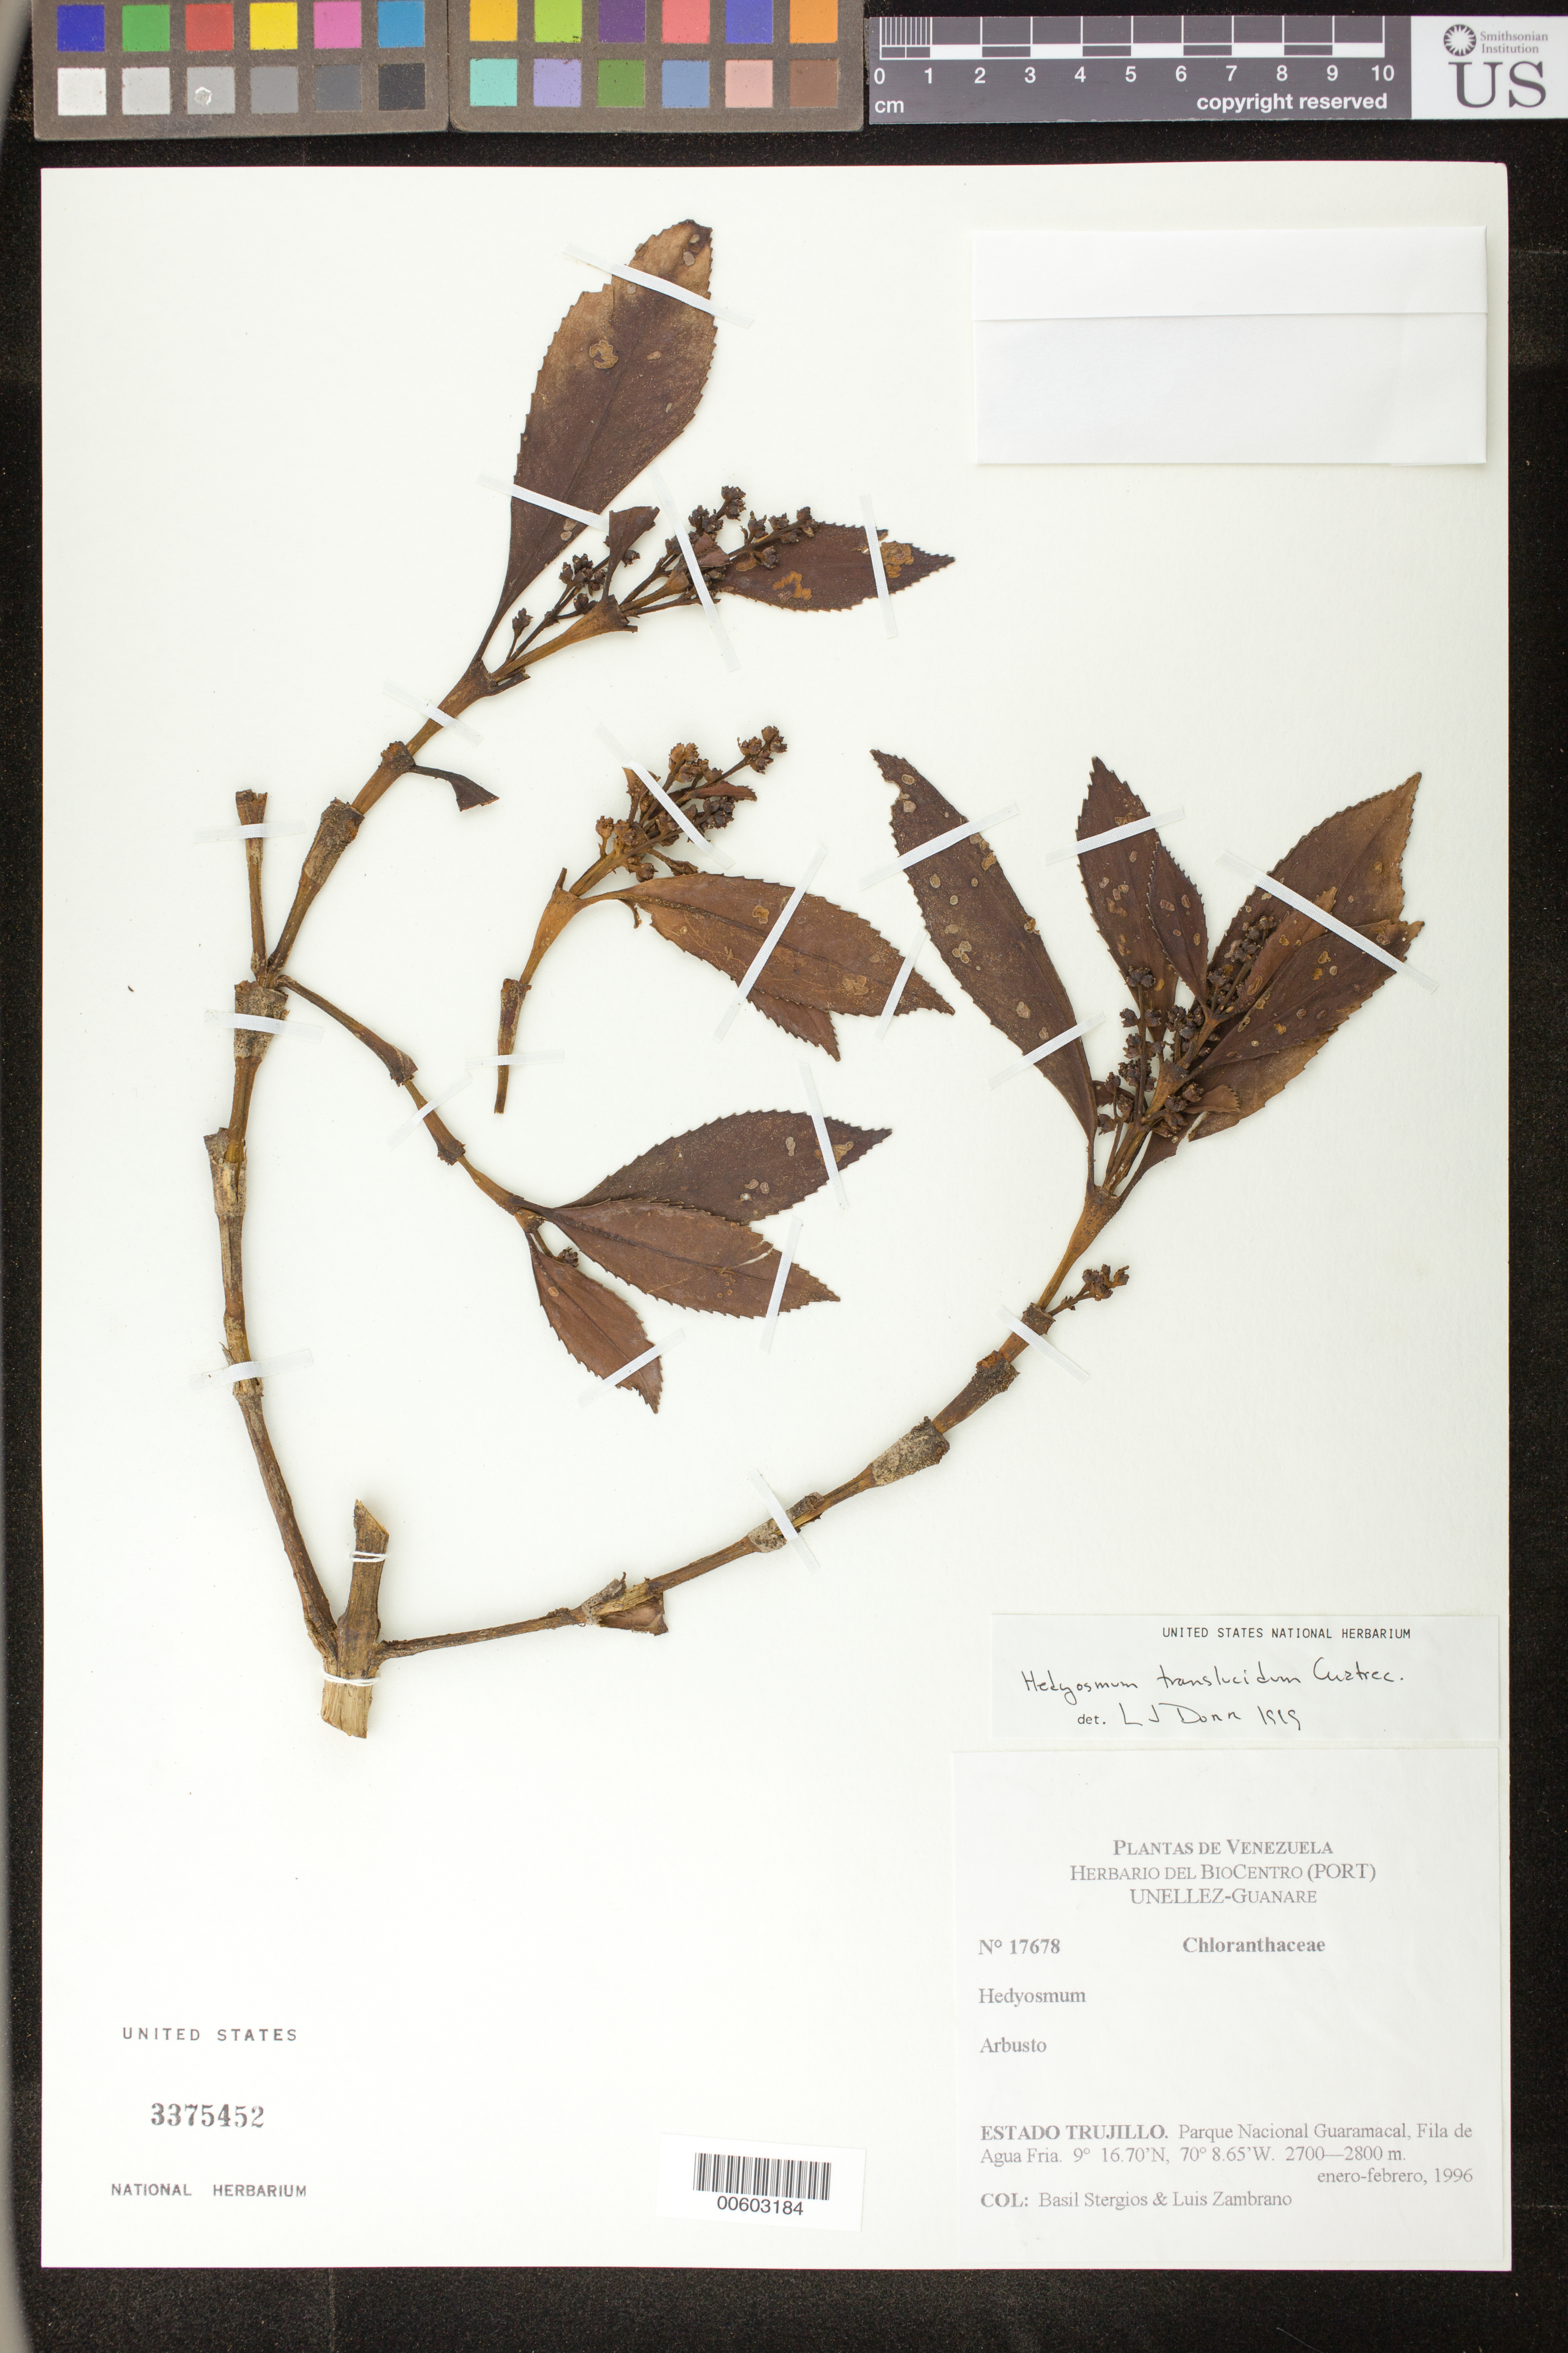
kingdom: Plantae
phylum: Tracheophyta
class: Magnoliopsida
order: Chloranthales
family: Chloranthaceae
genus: Hedyosmum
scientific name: Hedyosmum translucidum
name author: Cuatrec.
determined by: Dorr, L. J., (BOT), Smithsonian Institution - National Museum of Natural History (UNITED STATES)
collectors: B. G. Stergios & L. Zambrano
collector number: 17678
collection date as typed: Jan 1996 to -- Feb 1996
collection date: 1996-01/1996-02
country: Venezuela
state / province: Trujillo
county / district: Boconó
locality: Parque Nacional Guaramacal, Fila de Agua Fria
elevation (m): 2700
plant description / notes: CTES, PORT, US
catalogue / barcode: US 3375452